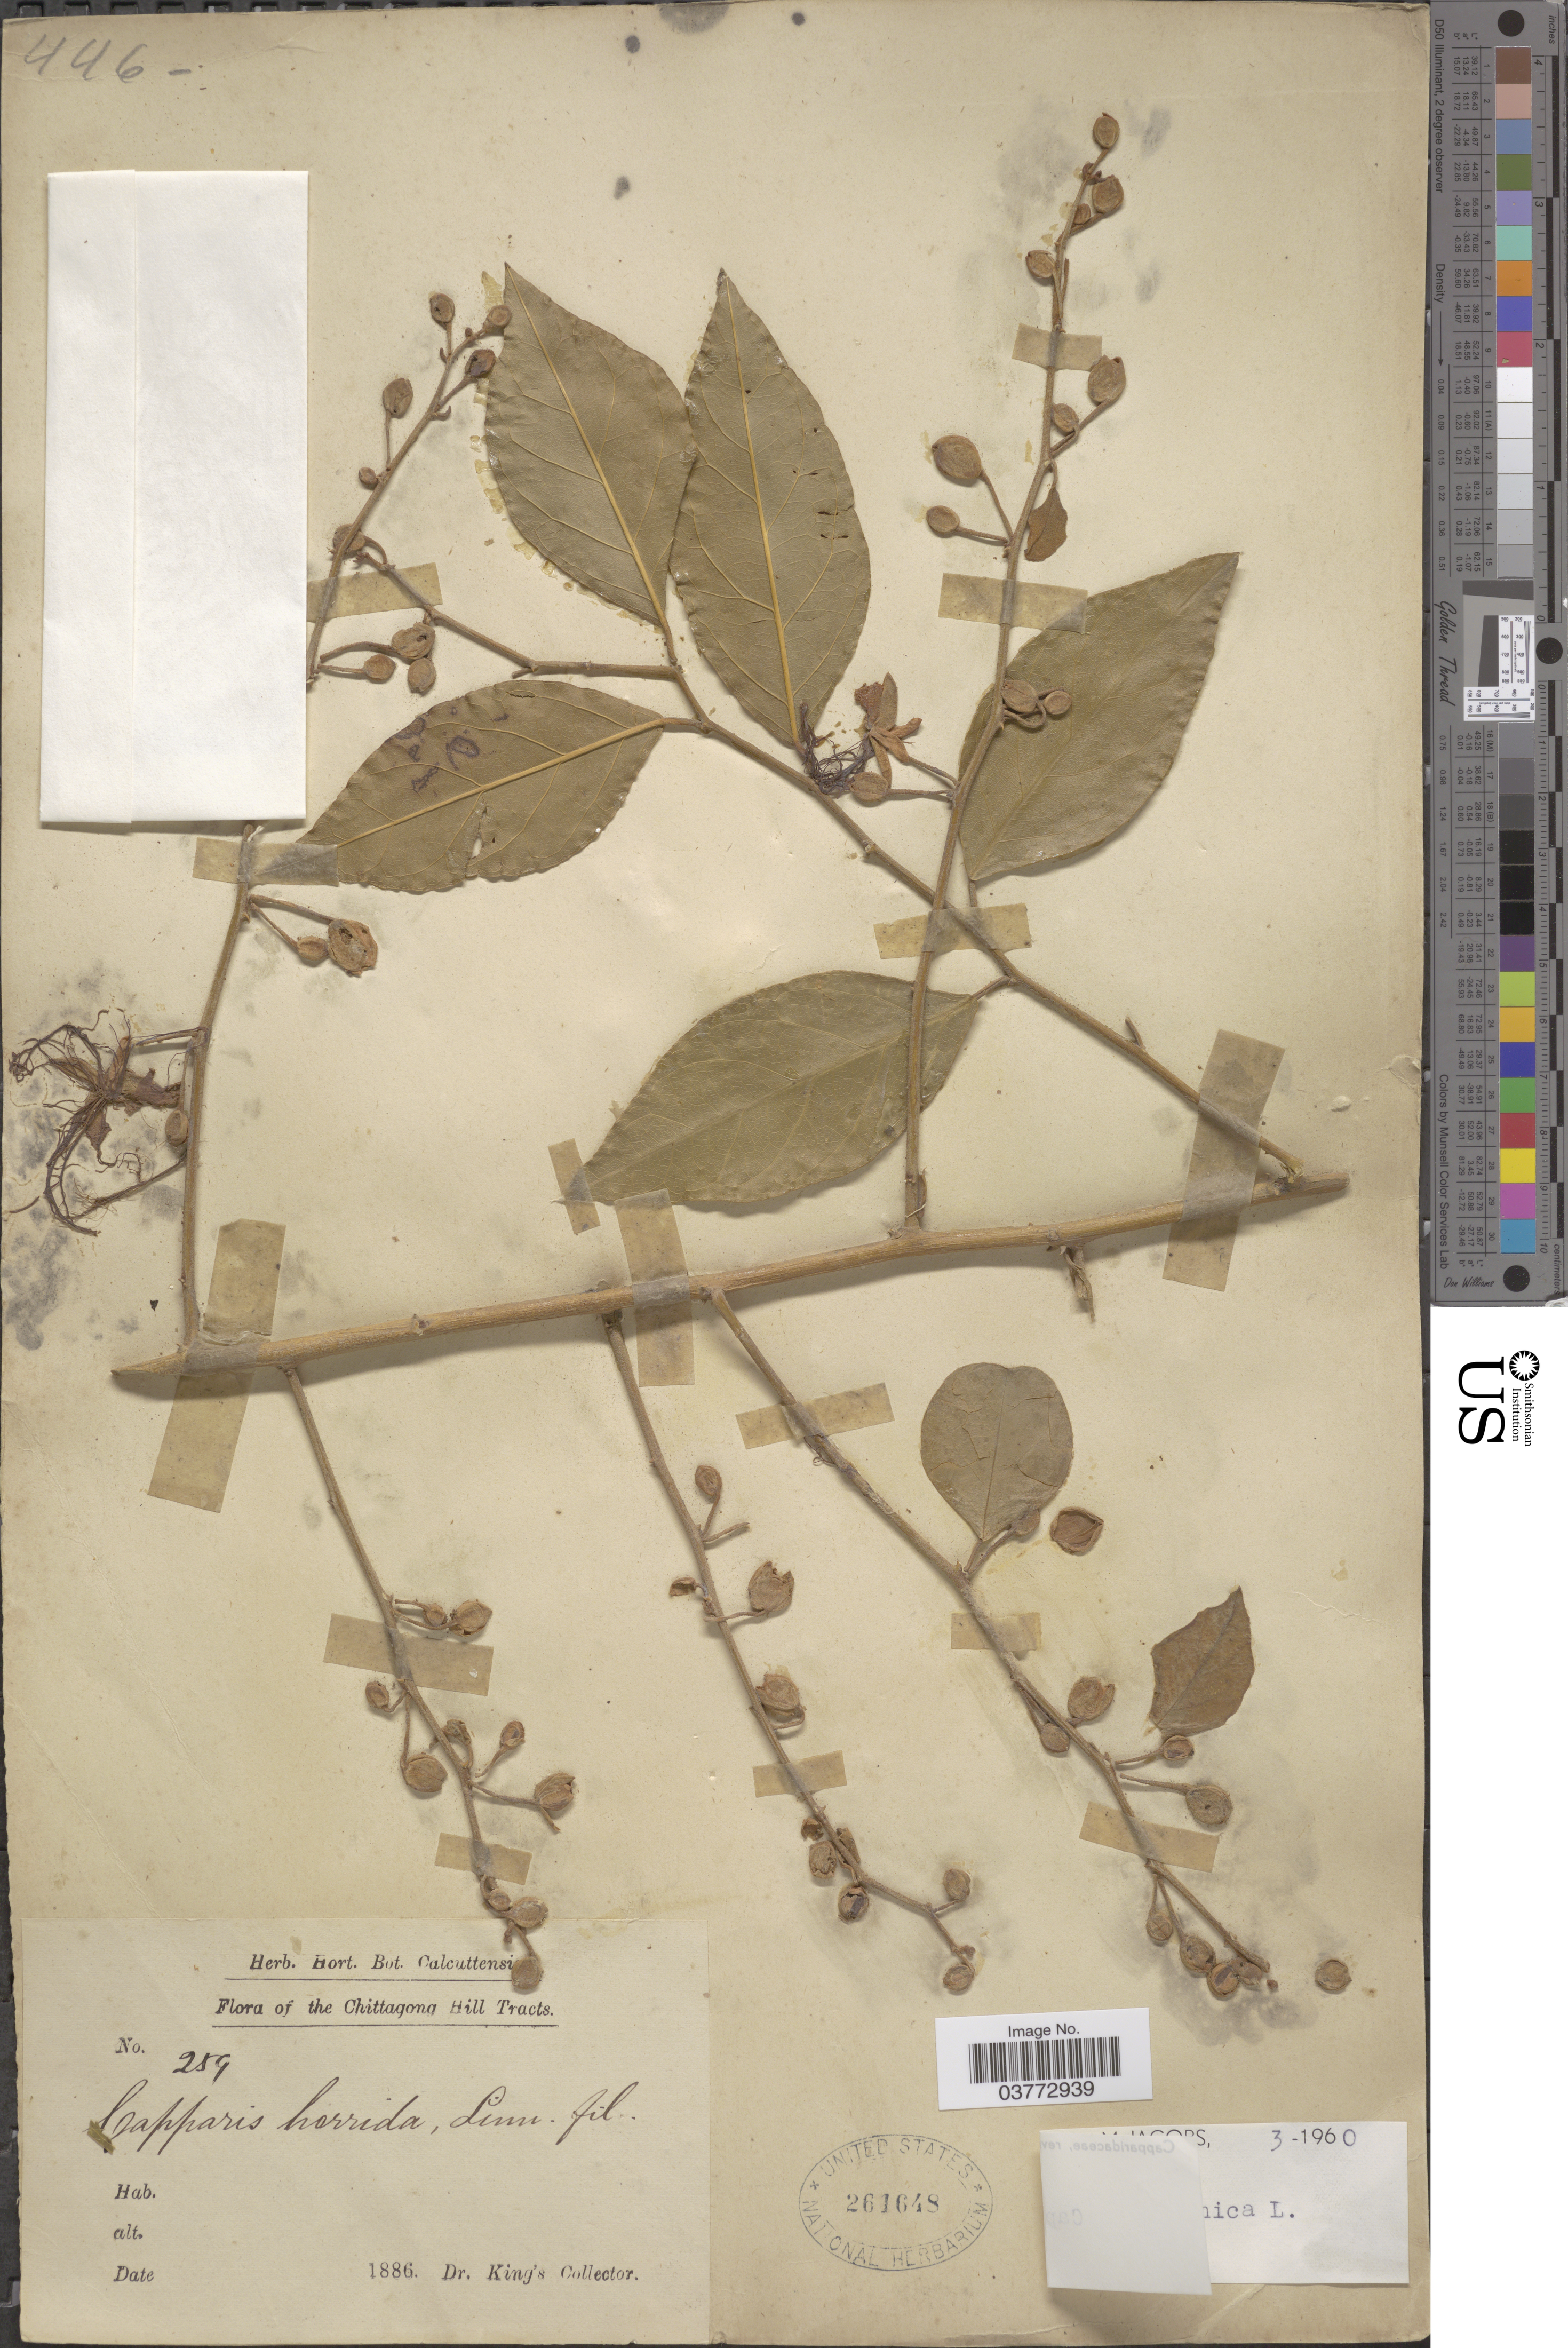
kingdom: Plantae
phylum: Tracheophyta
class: Magnoliopsida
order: Brassicales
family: Capparaceae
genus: Capparis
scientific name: Capparis zeylanica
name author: L.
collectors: Dr. King's collector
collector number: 259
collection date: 1886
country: Bangladesh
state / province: Chittagong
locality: The Chittagong Hill Tracts.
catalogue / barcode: US 261648